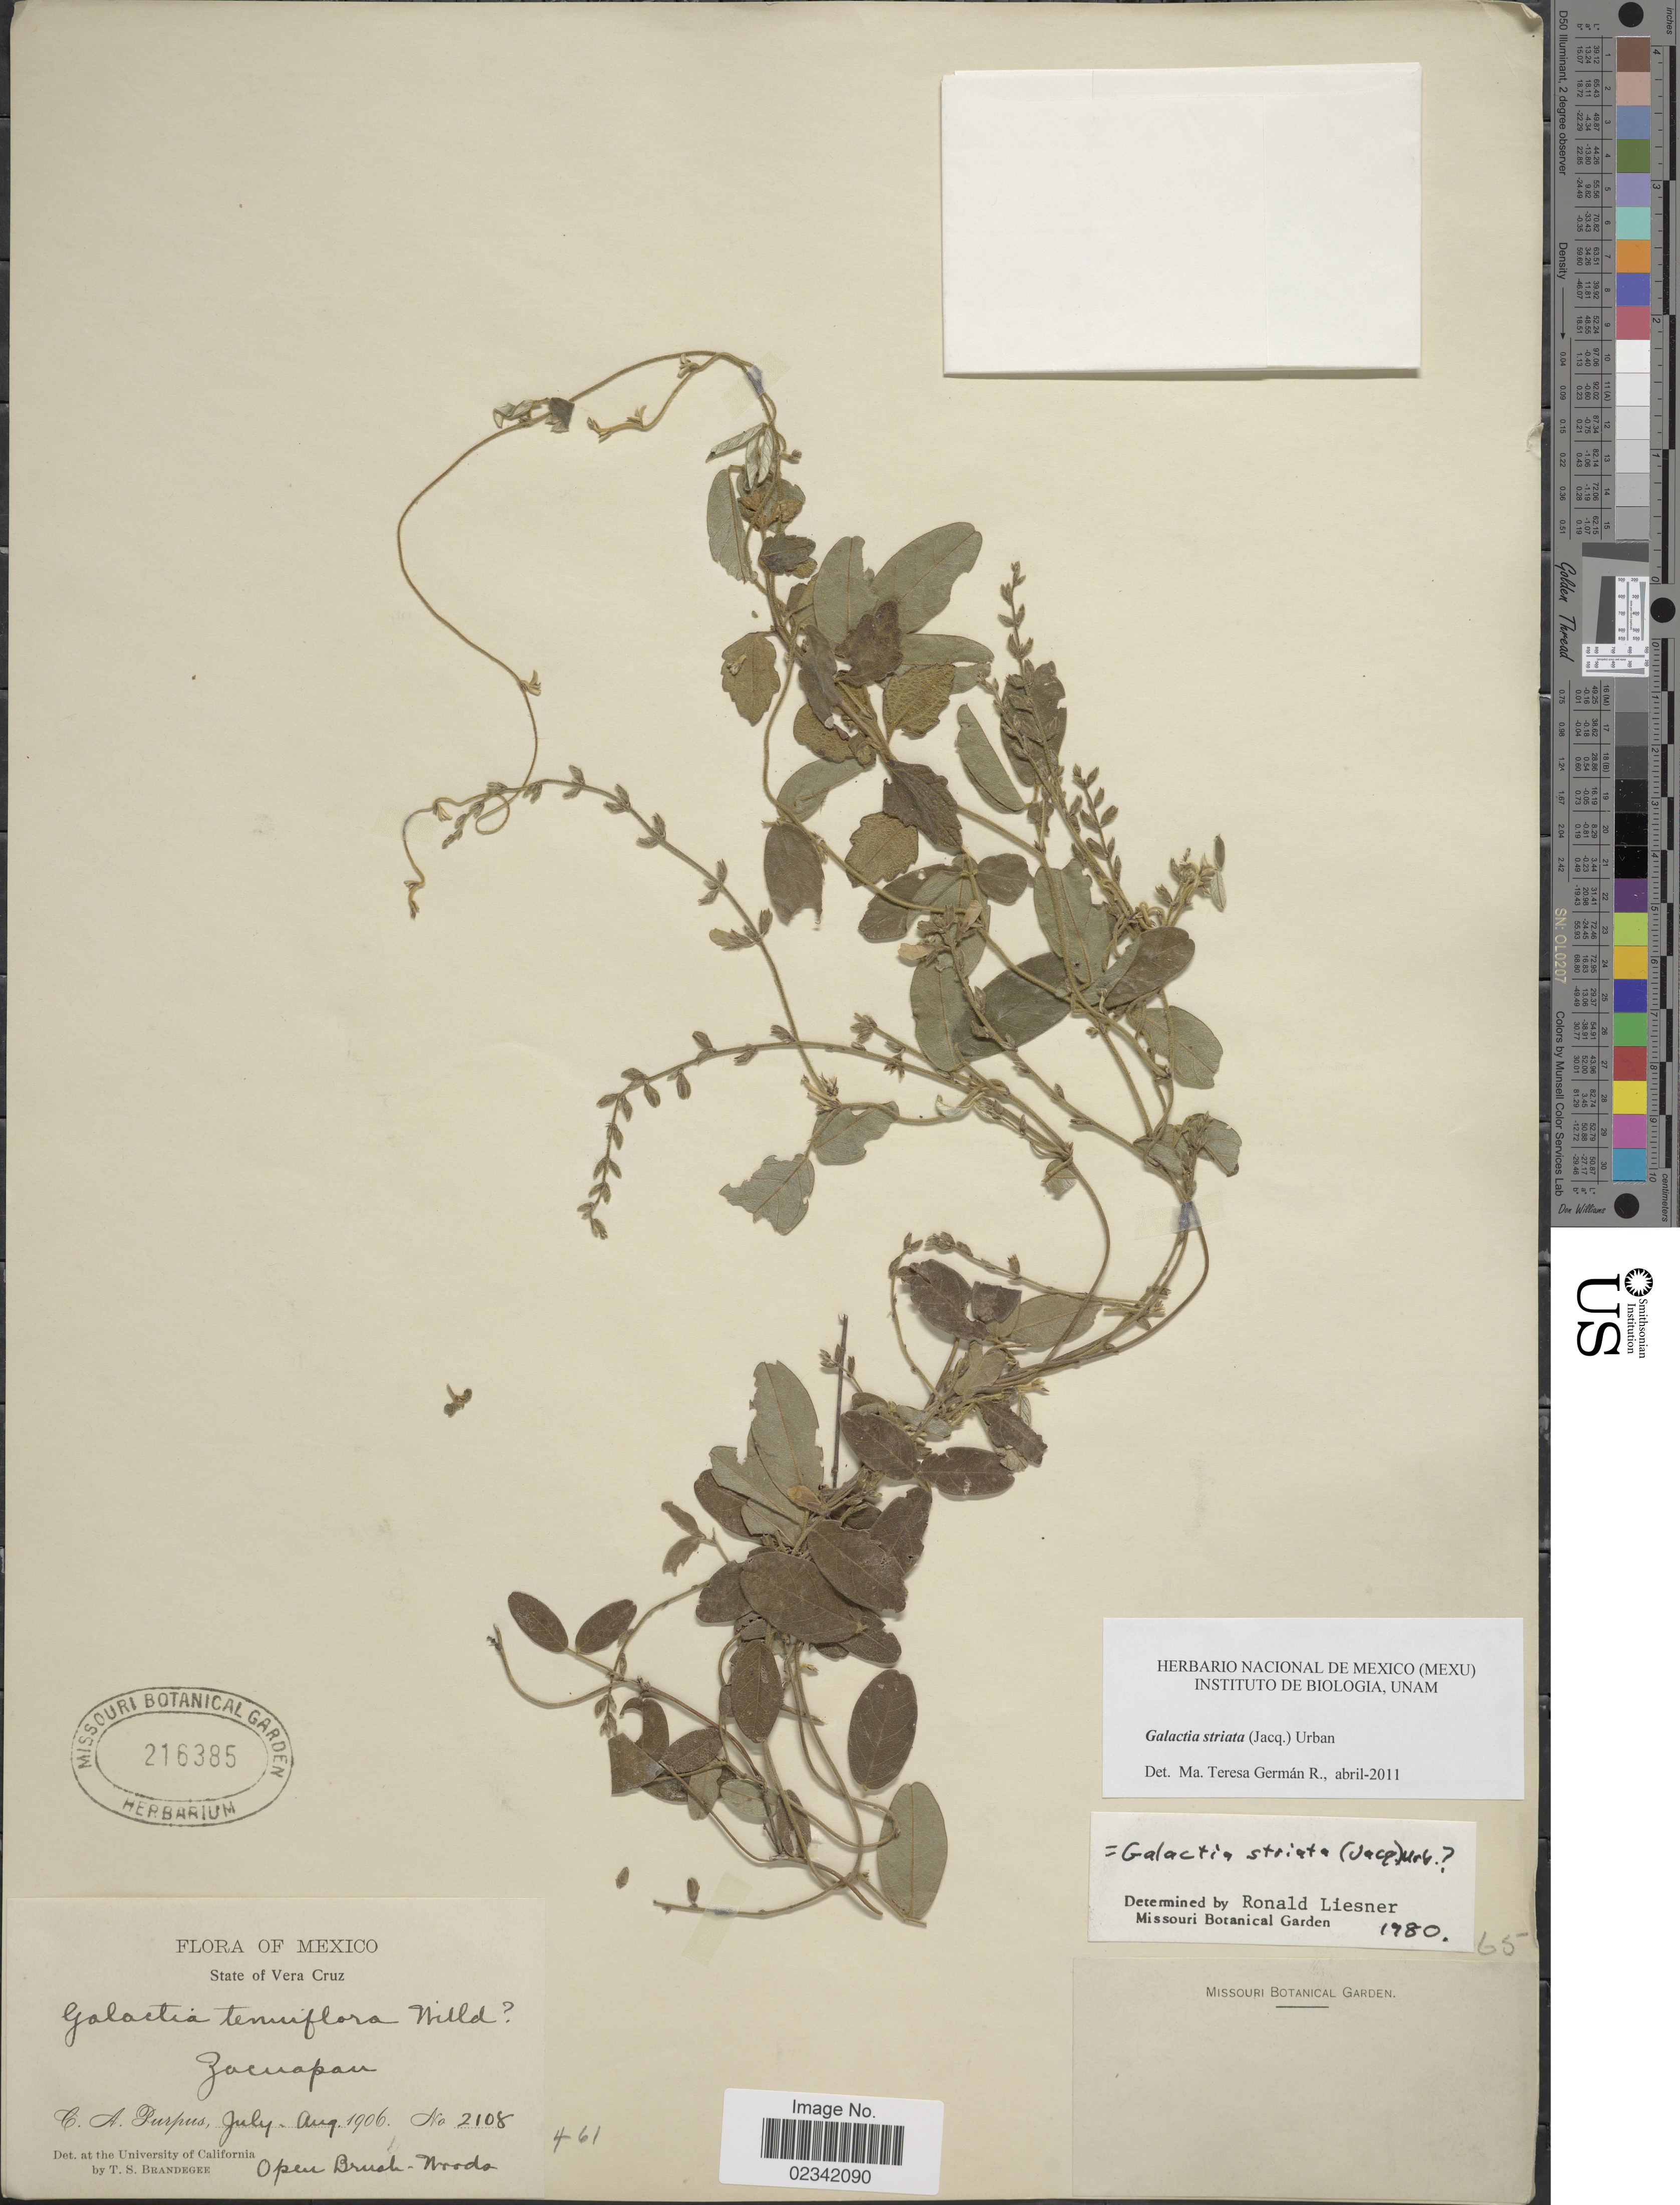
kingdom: Plantae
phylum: Tracheophyta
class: Magnoliopsida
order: Fabales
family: Fabaceae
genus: Galactia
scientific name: Galactia striata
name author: (Jacq.) Urb.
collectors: C. A. Purpus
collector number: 2108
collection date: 1906-07/1906-08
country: Mexico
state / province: Veracruz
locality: State of Vera Cruz, Zacuapan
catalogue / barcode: US 216385